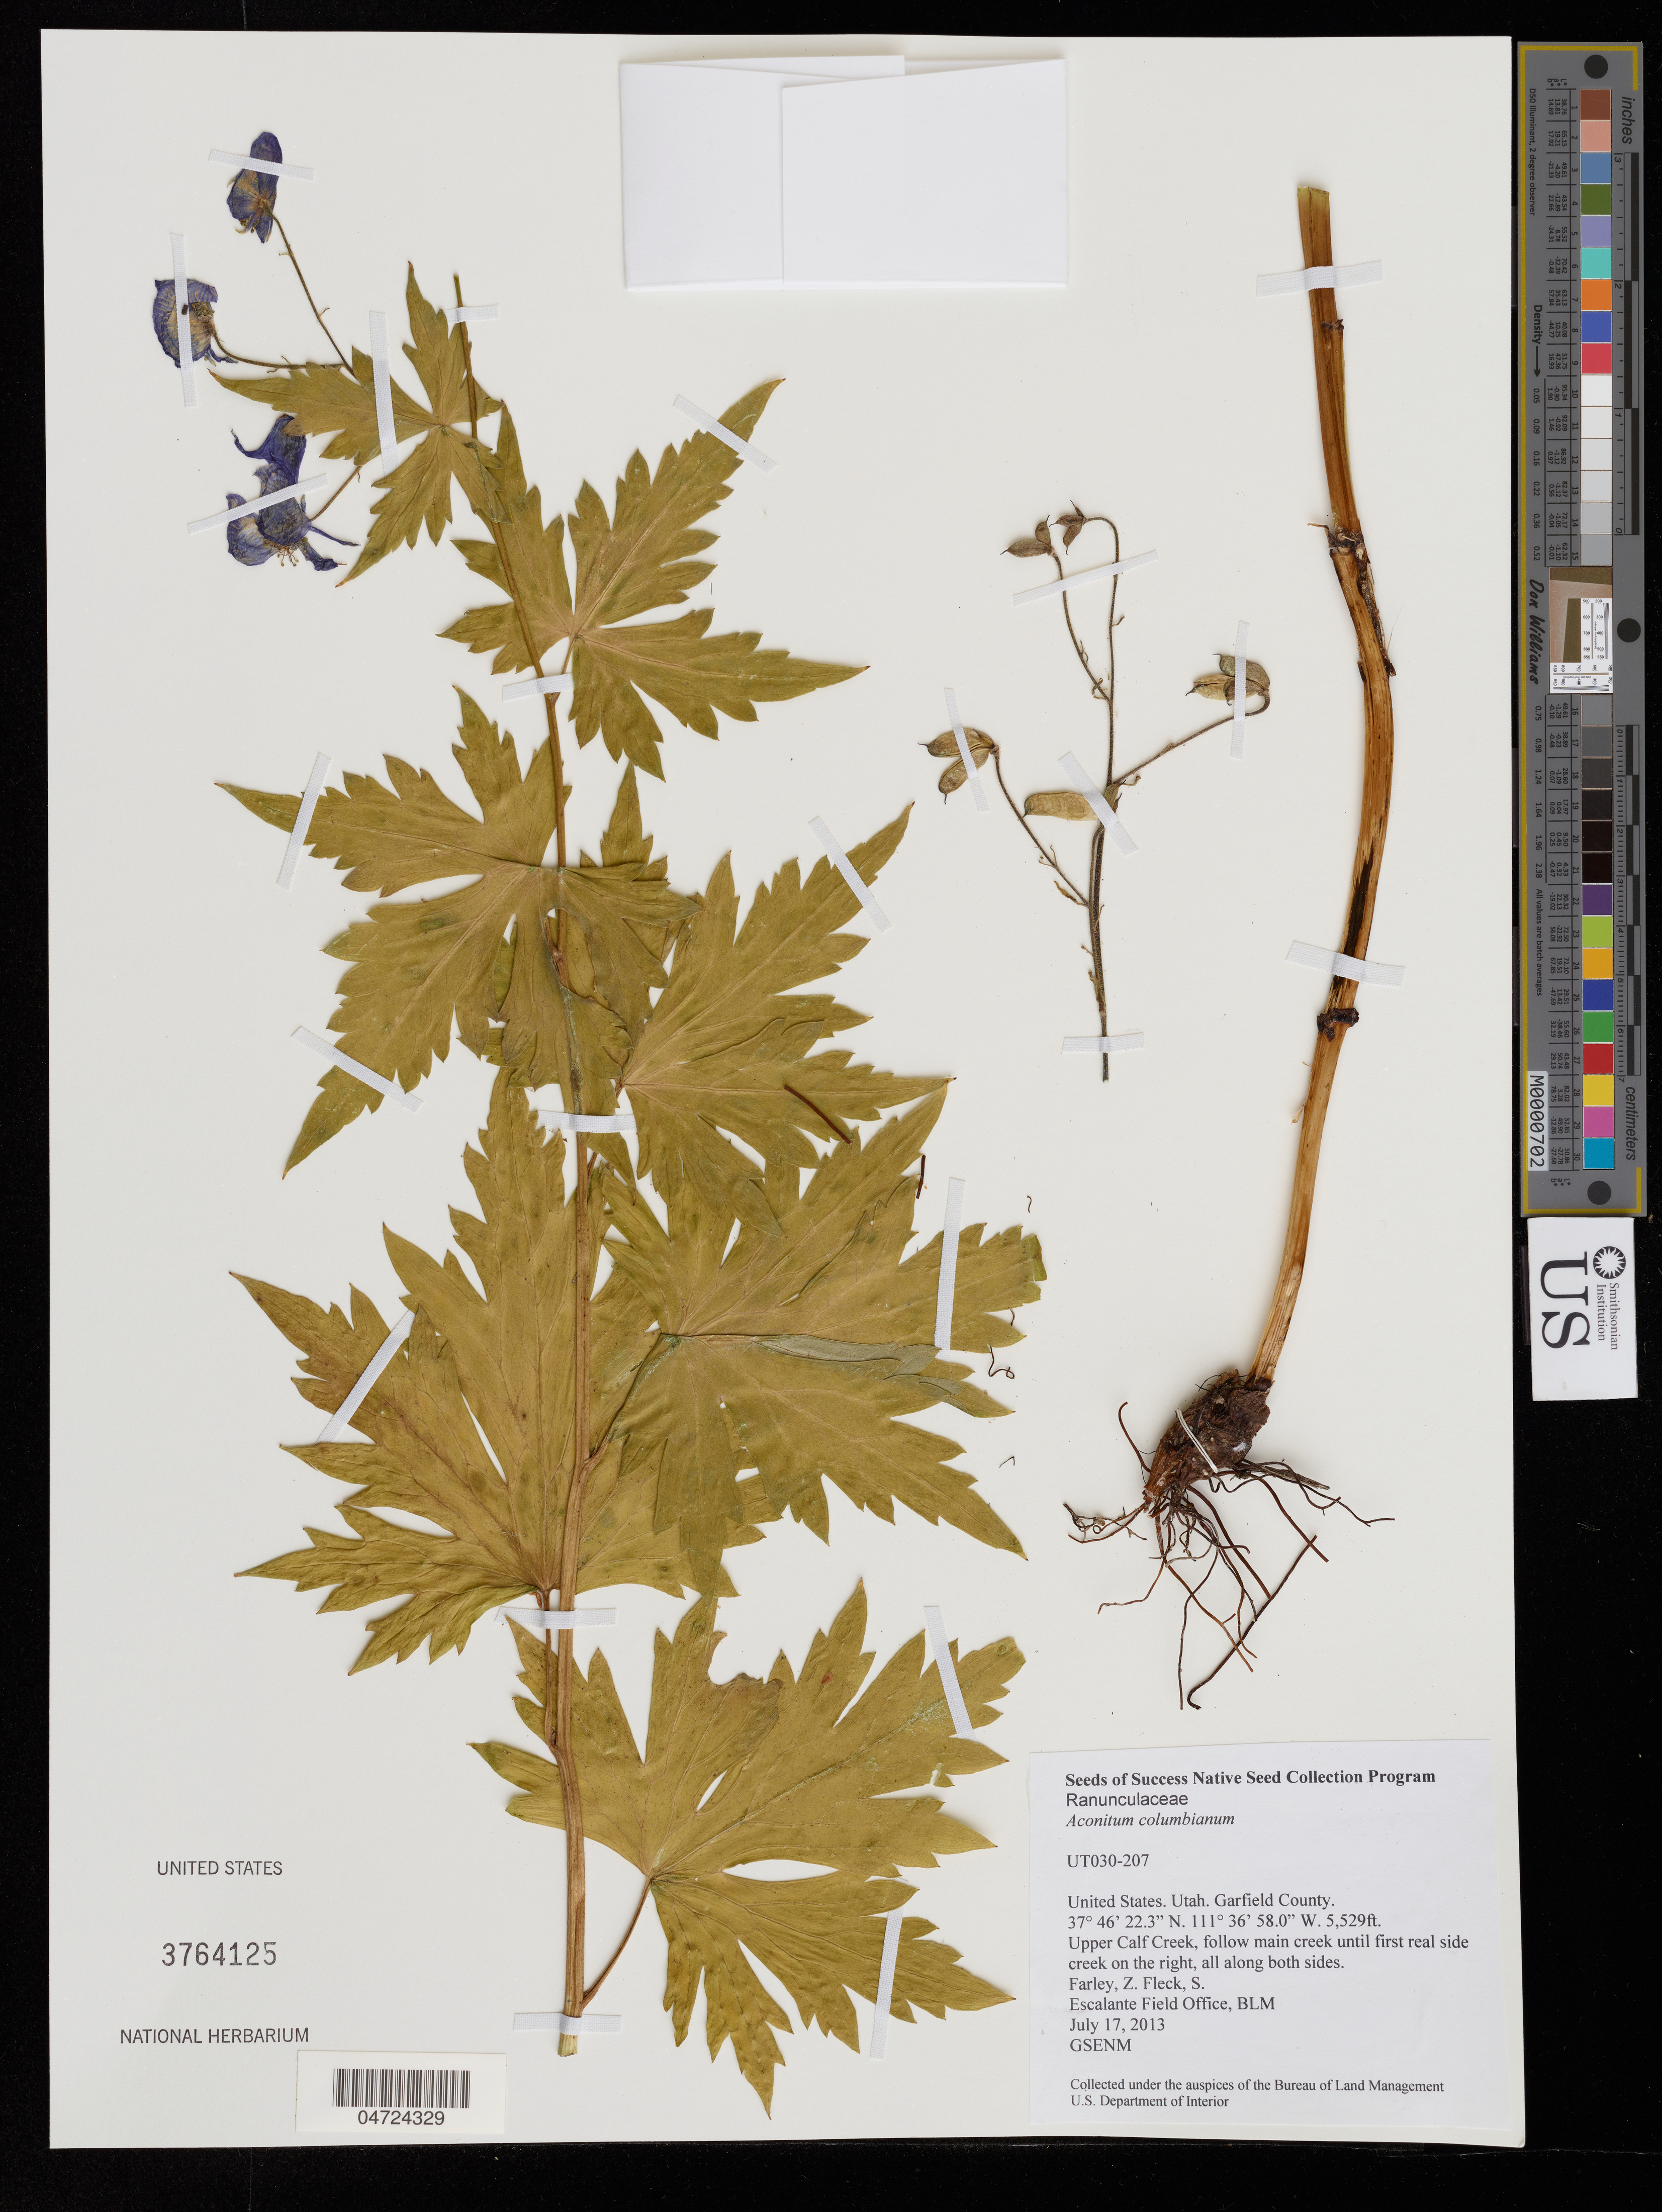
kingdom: Plantae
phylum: Tracheophyta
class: Magnoliopsida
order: Ranunculales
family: Ranunculaceae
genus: Aconitum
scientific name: Aconitum columbianum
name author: Nutt.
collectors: Z. Farley & S. Fleck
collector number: UT030-207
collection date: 2013-07-17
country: United States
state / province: Utah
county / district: Garfield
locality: Garfield County. Upper Calf Creek, follow main creek until first real side creek on the right, all along both sides.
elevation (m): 1685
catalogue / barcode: US 3764125